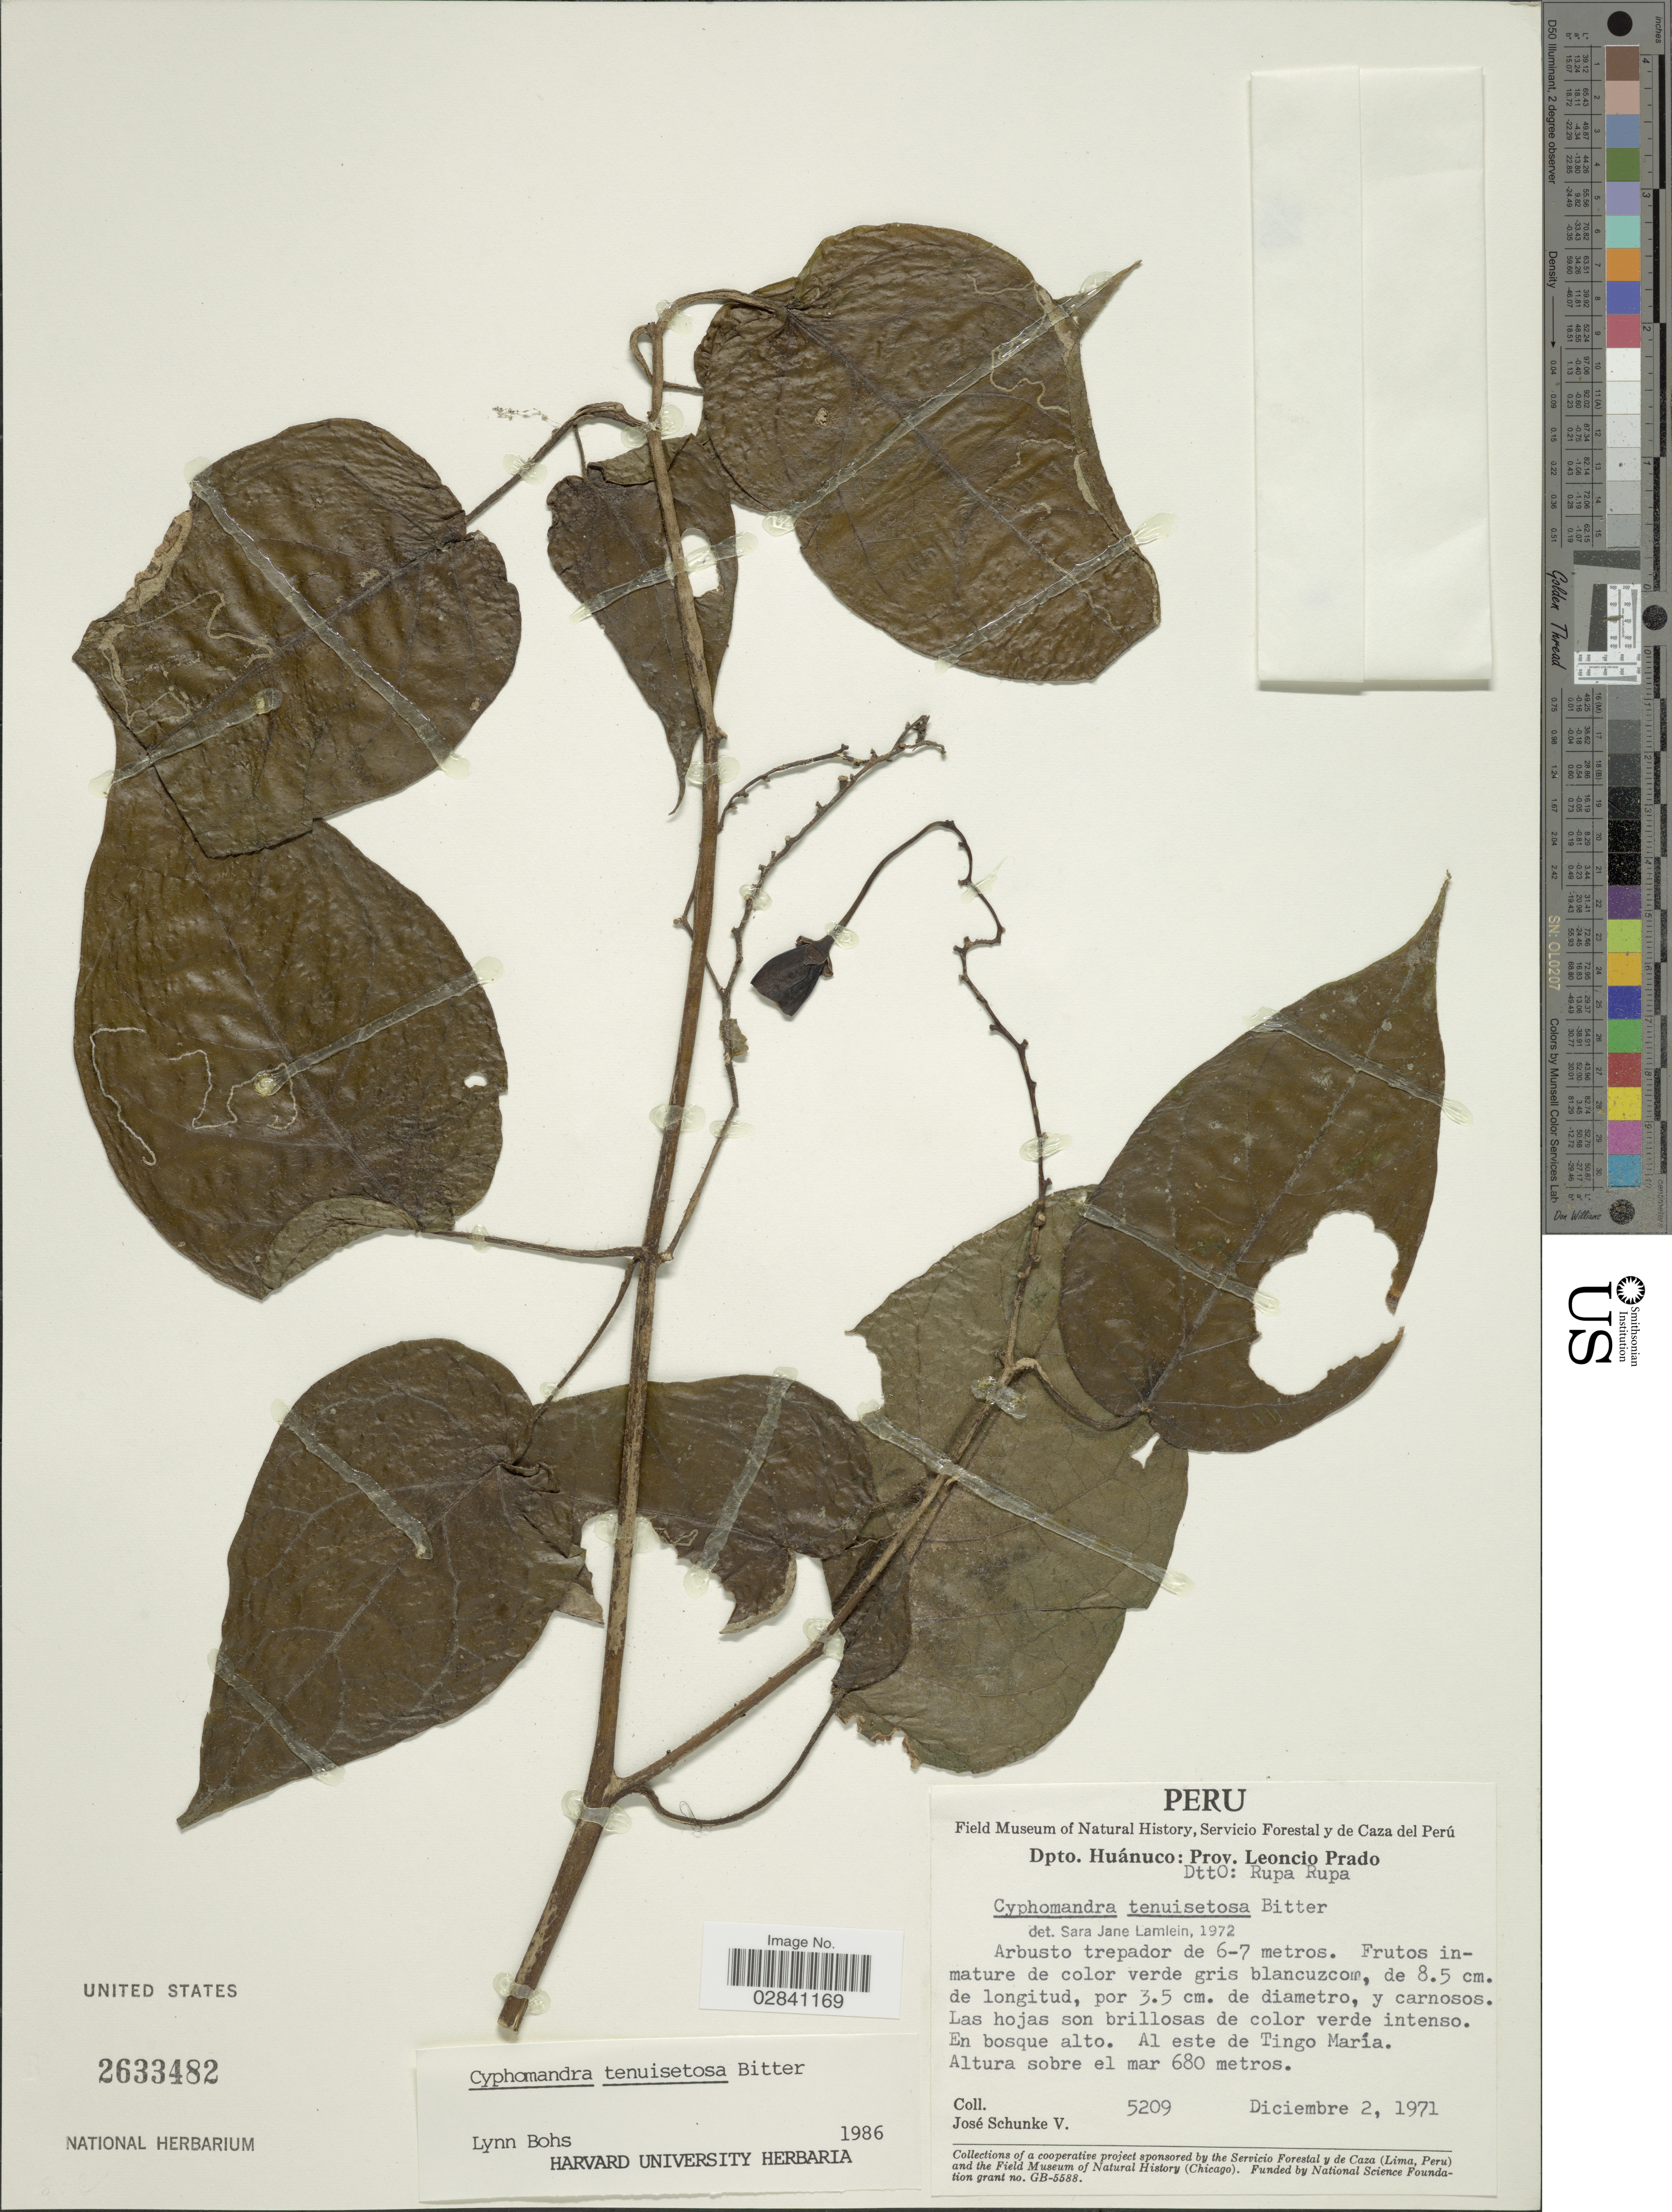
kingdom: Plantae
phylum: Tracheophyta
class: Magnoliopsida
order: Solanales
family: Solanaceae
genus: Cyphomandra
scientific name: Cyphomandra tenuisetosa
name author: Bitter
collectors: J. Schunke Vigo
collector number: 5209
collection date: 1971-12-02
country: Peru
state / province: Huánuco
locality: Dpto. Huánuco: Prov. Leoncio Prado. Dtto: Rupa Rupa. Al este de Tingo María.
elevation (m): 680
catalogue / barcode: US 2633482